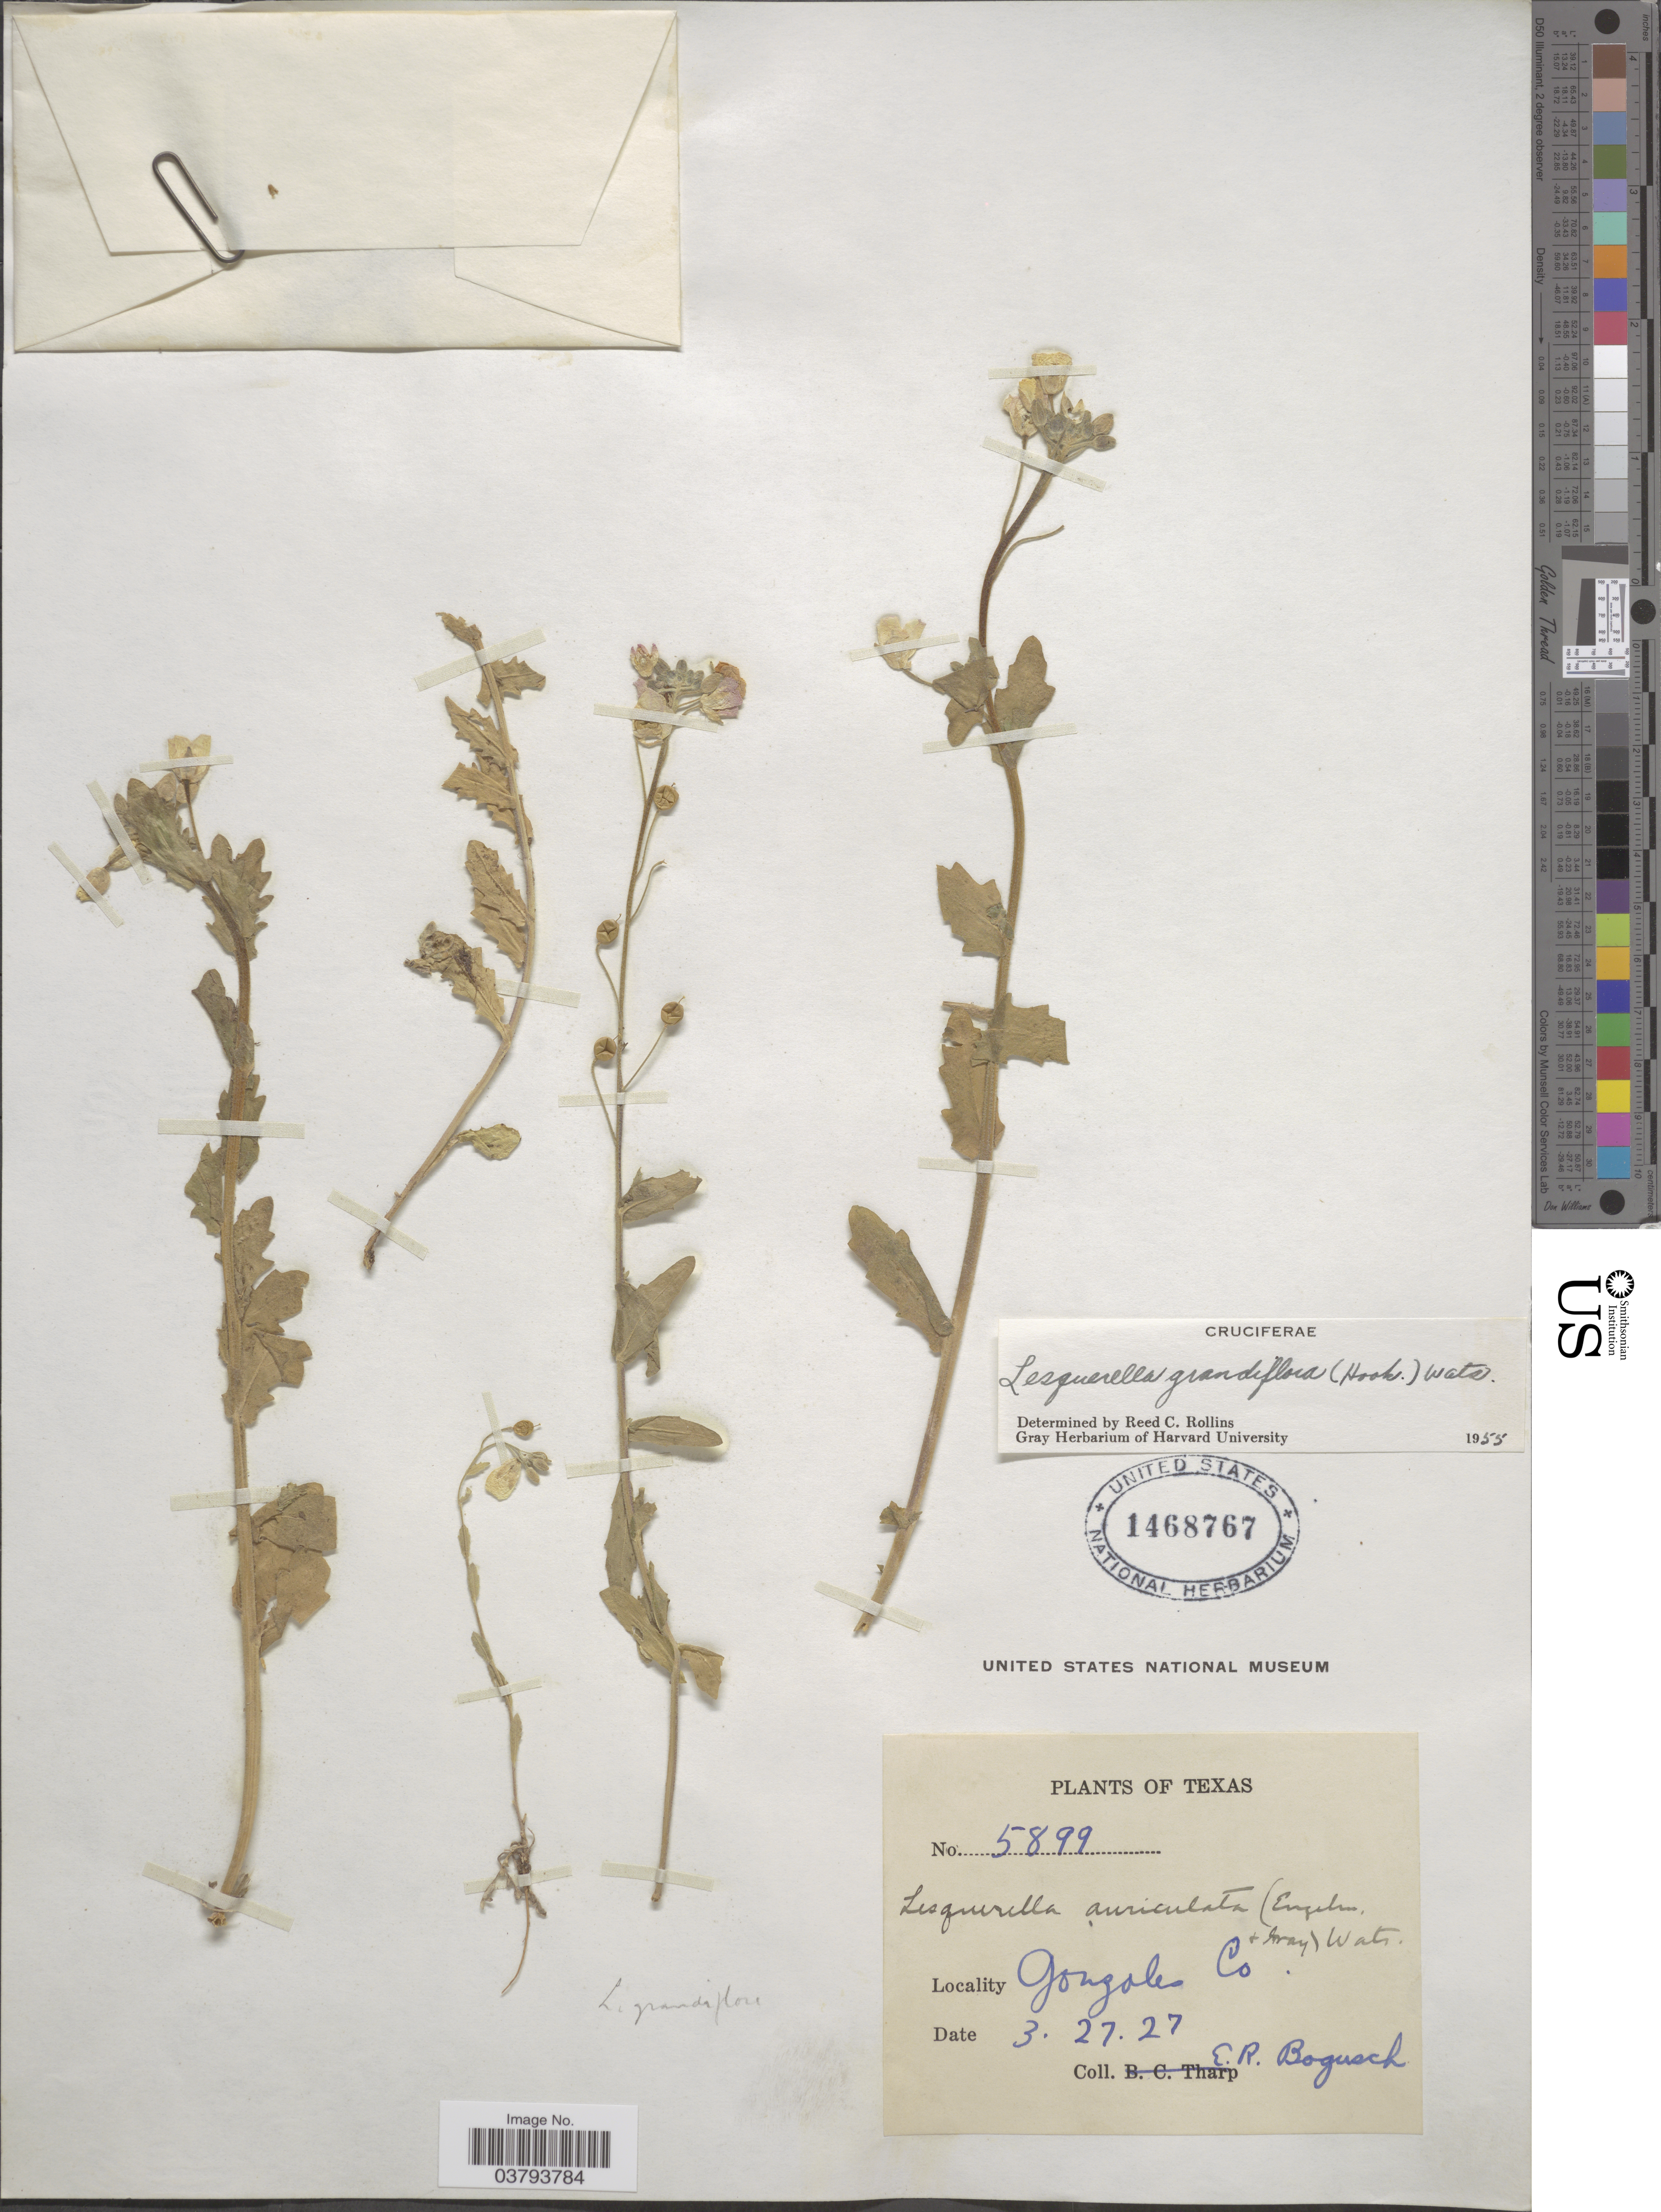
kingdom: Plantae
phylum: Tracheophyta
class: Magnoliopsida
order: Brassicales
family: Brassicaceae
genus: Lesquerella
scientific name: Lesquerella grandiflora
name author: S. Watson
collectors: E. Bogusch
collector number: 5899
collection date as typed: Transcribed d/m/y: 27/3/27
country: United States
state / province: Texas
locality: Gonzales Co.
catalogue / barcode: US 1468767